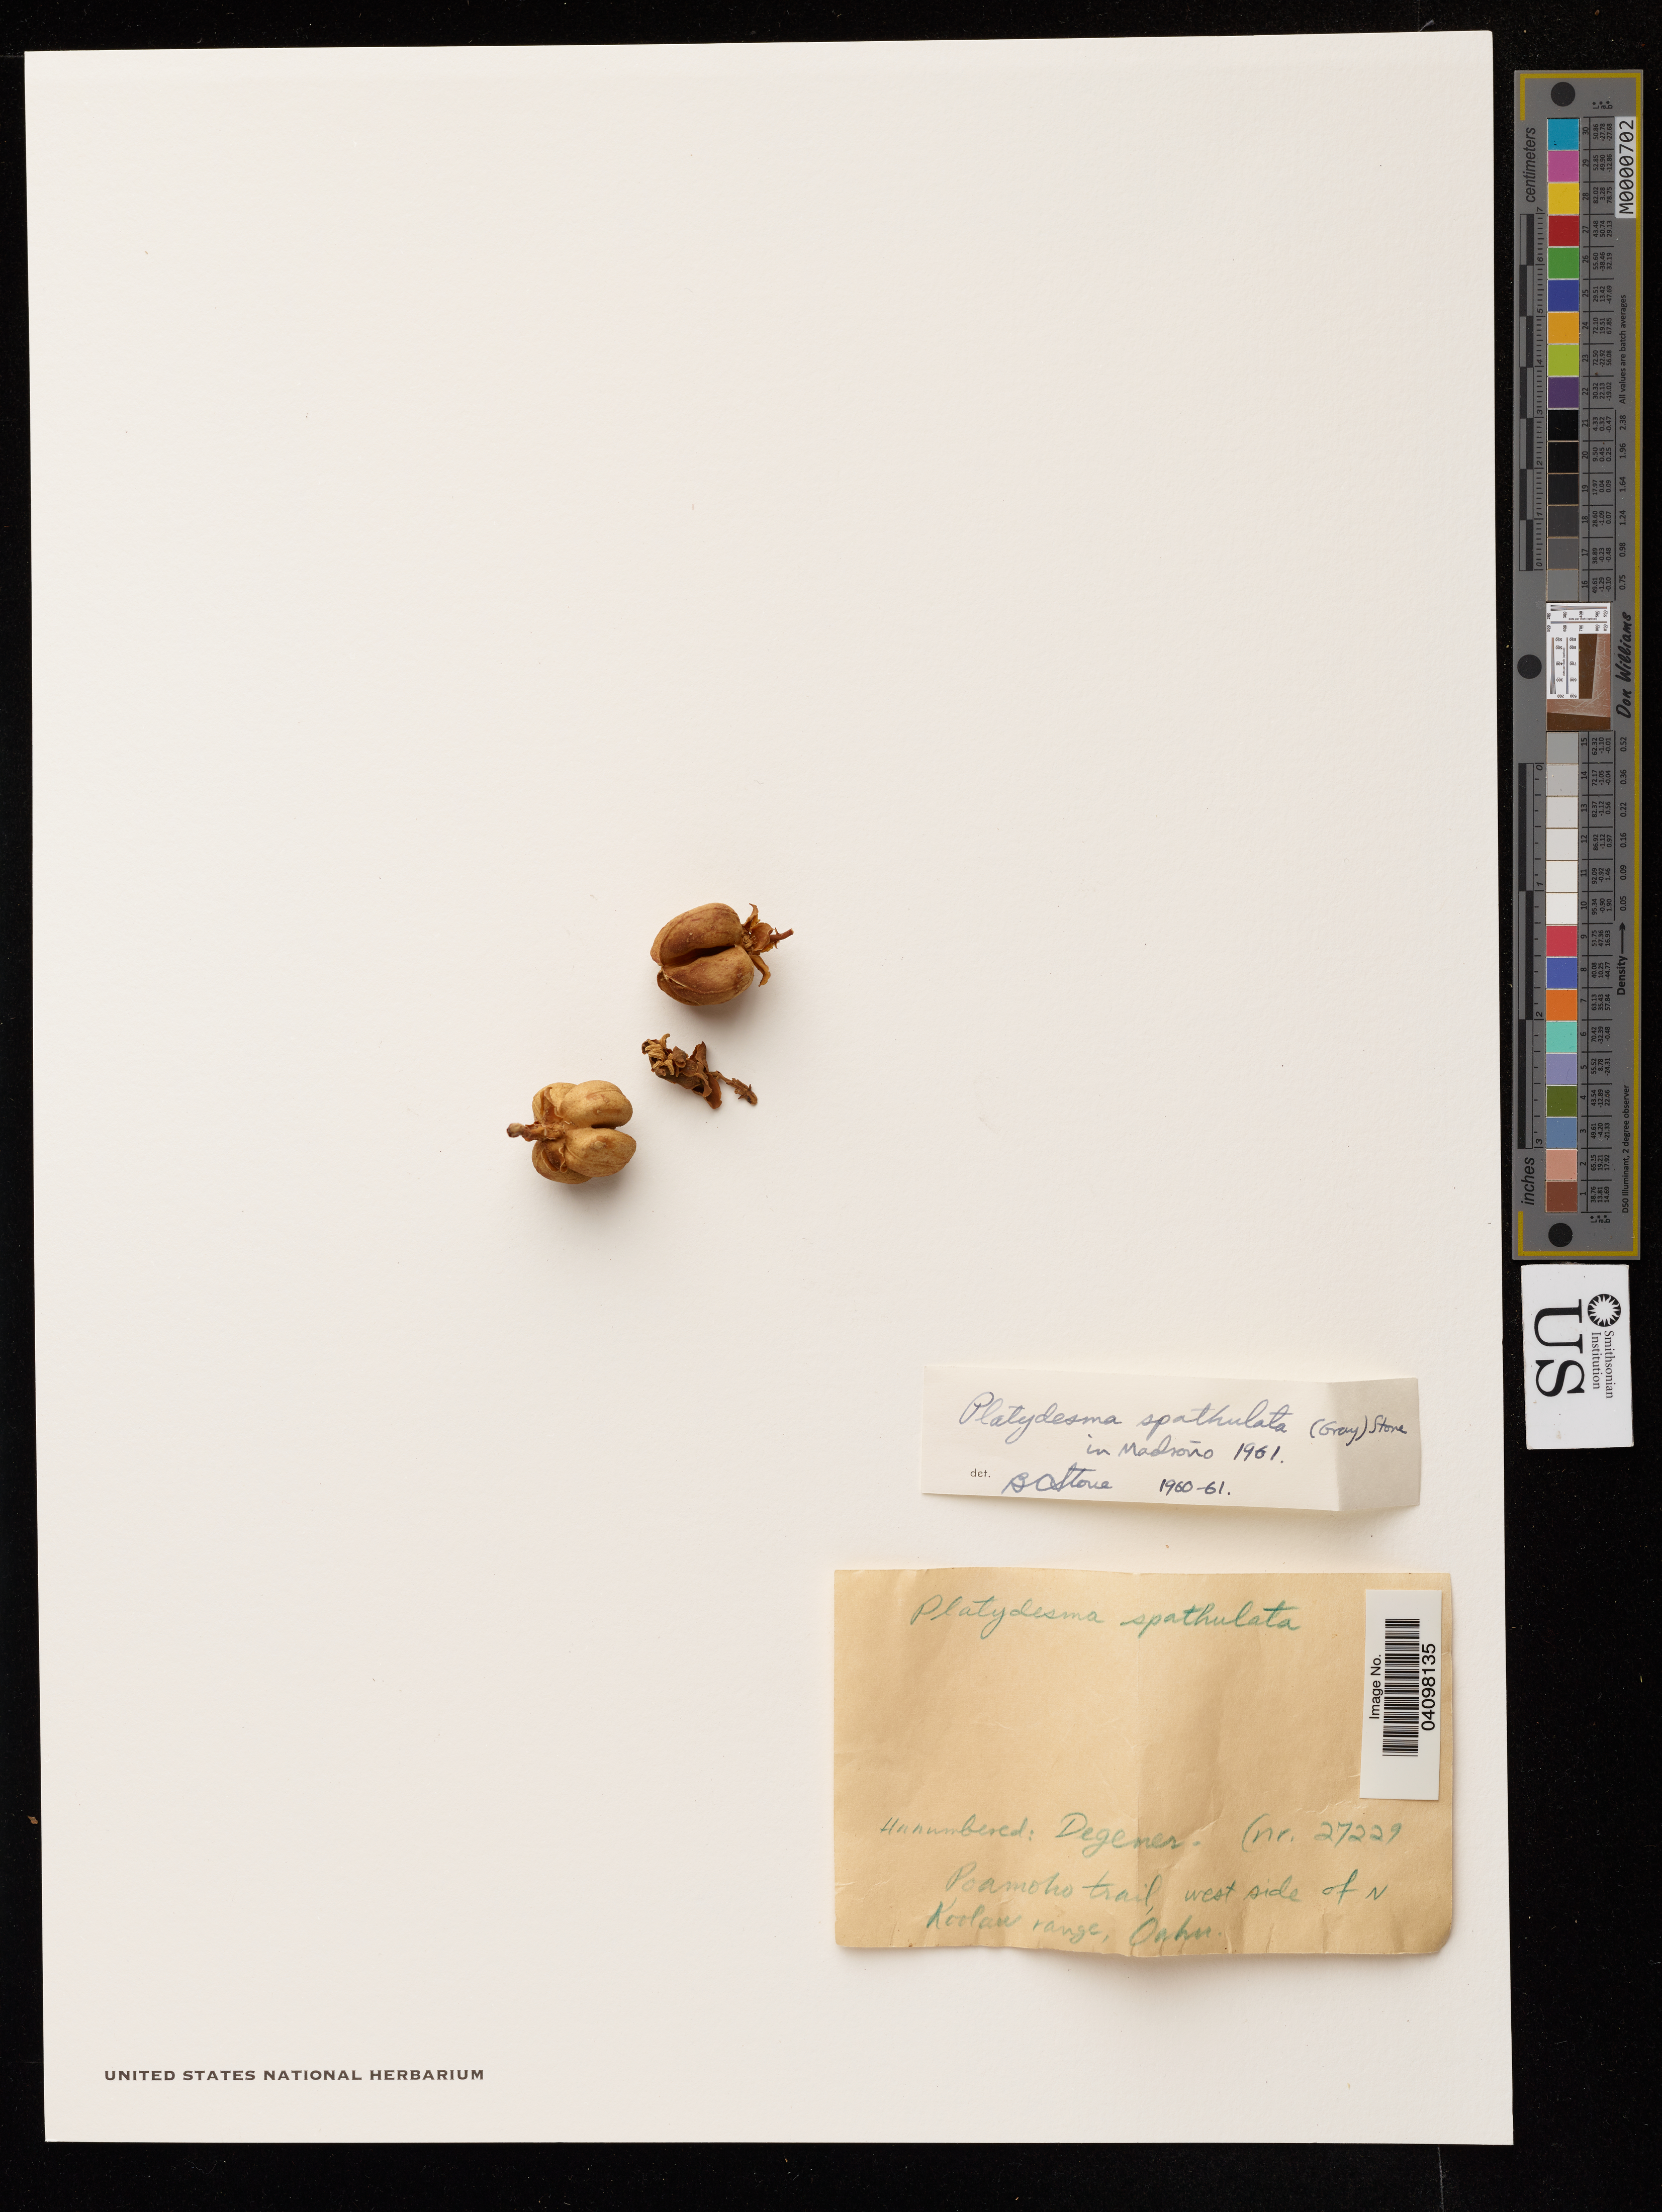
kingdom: Plantae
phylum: Tracheophyta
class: Magnoliopsida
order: Sapindales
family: Rutaceae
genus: Platydesma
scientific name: Platydesma spathulatum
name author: (A. Gray) Skottsb.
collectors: O. Degener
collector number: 27229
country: United States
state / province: Hawaii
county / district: Oahu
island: Hawaii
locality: Poamoho Trail, west side of N Koolaw Range, Oahu